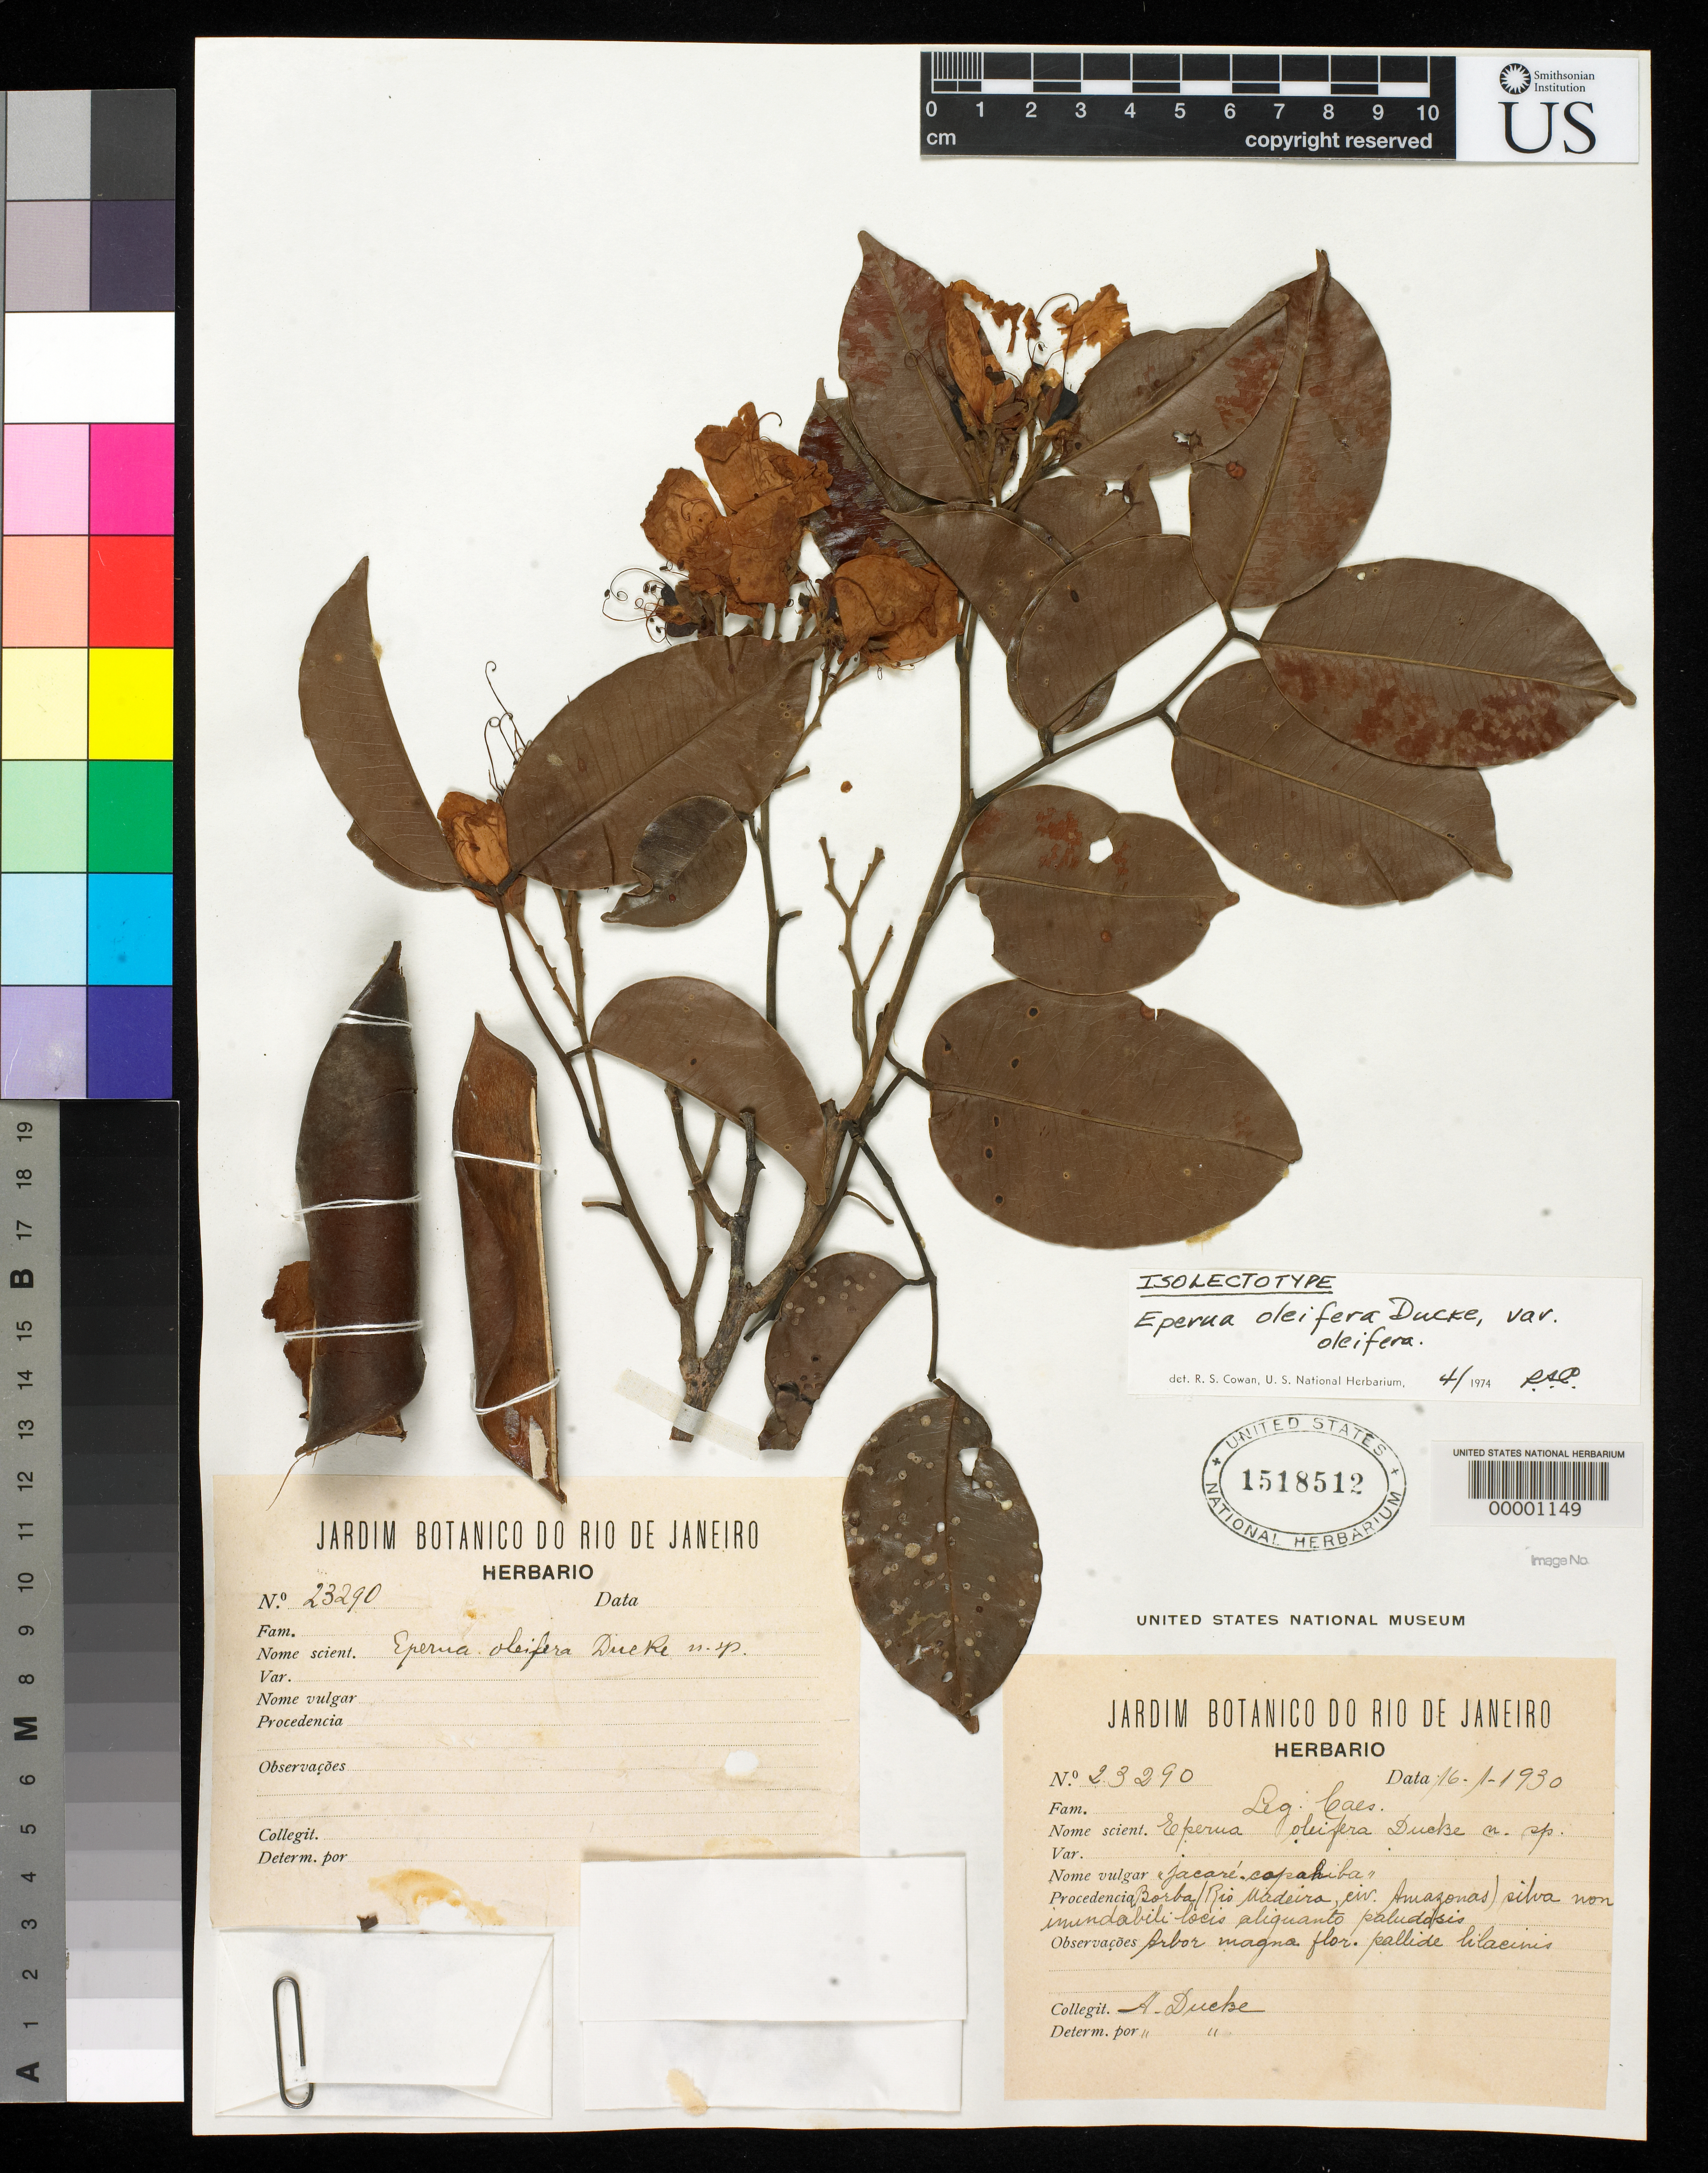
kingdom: Plantae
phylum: Tracheophyta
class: Magnoliopsida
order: Fabales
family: Fabaceae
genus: Eperua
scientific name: Eperua oleifera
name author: Ducke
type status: Type Fragment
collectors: A. Ducke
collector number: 23290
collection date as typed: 16 Jan 1930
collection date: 1930-01-16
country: Brazil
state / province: Amazonas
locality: Borba, Rio Madeira.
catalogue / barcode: US 1518512